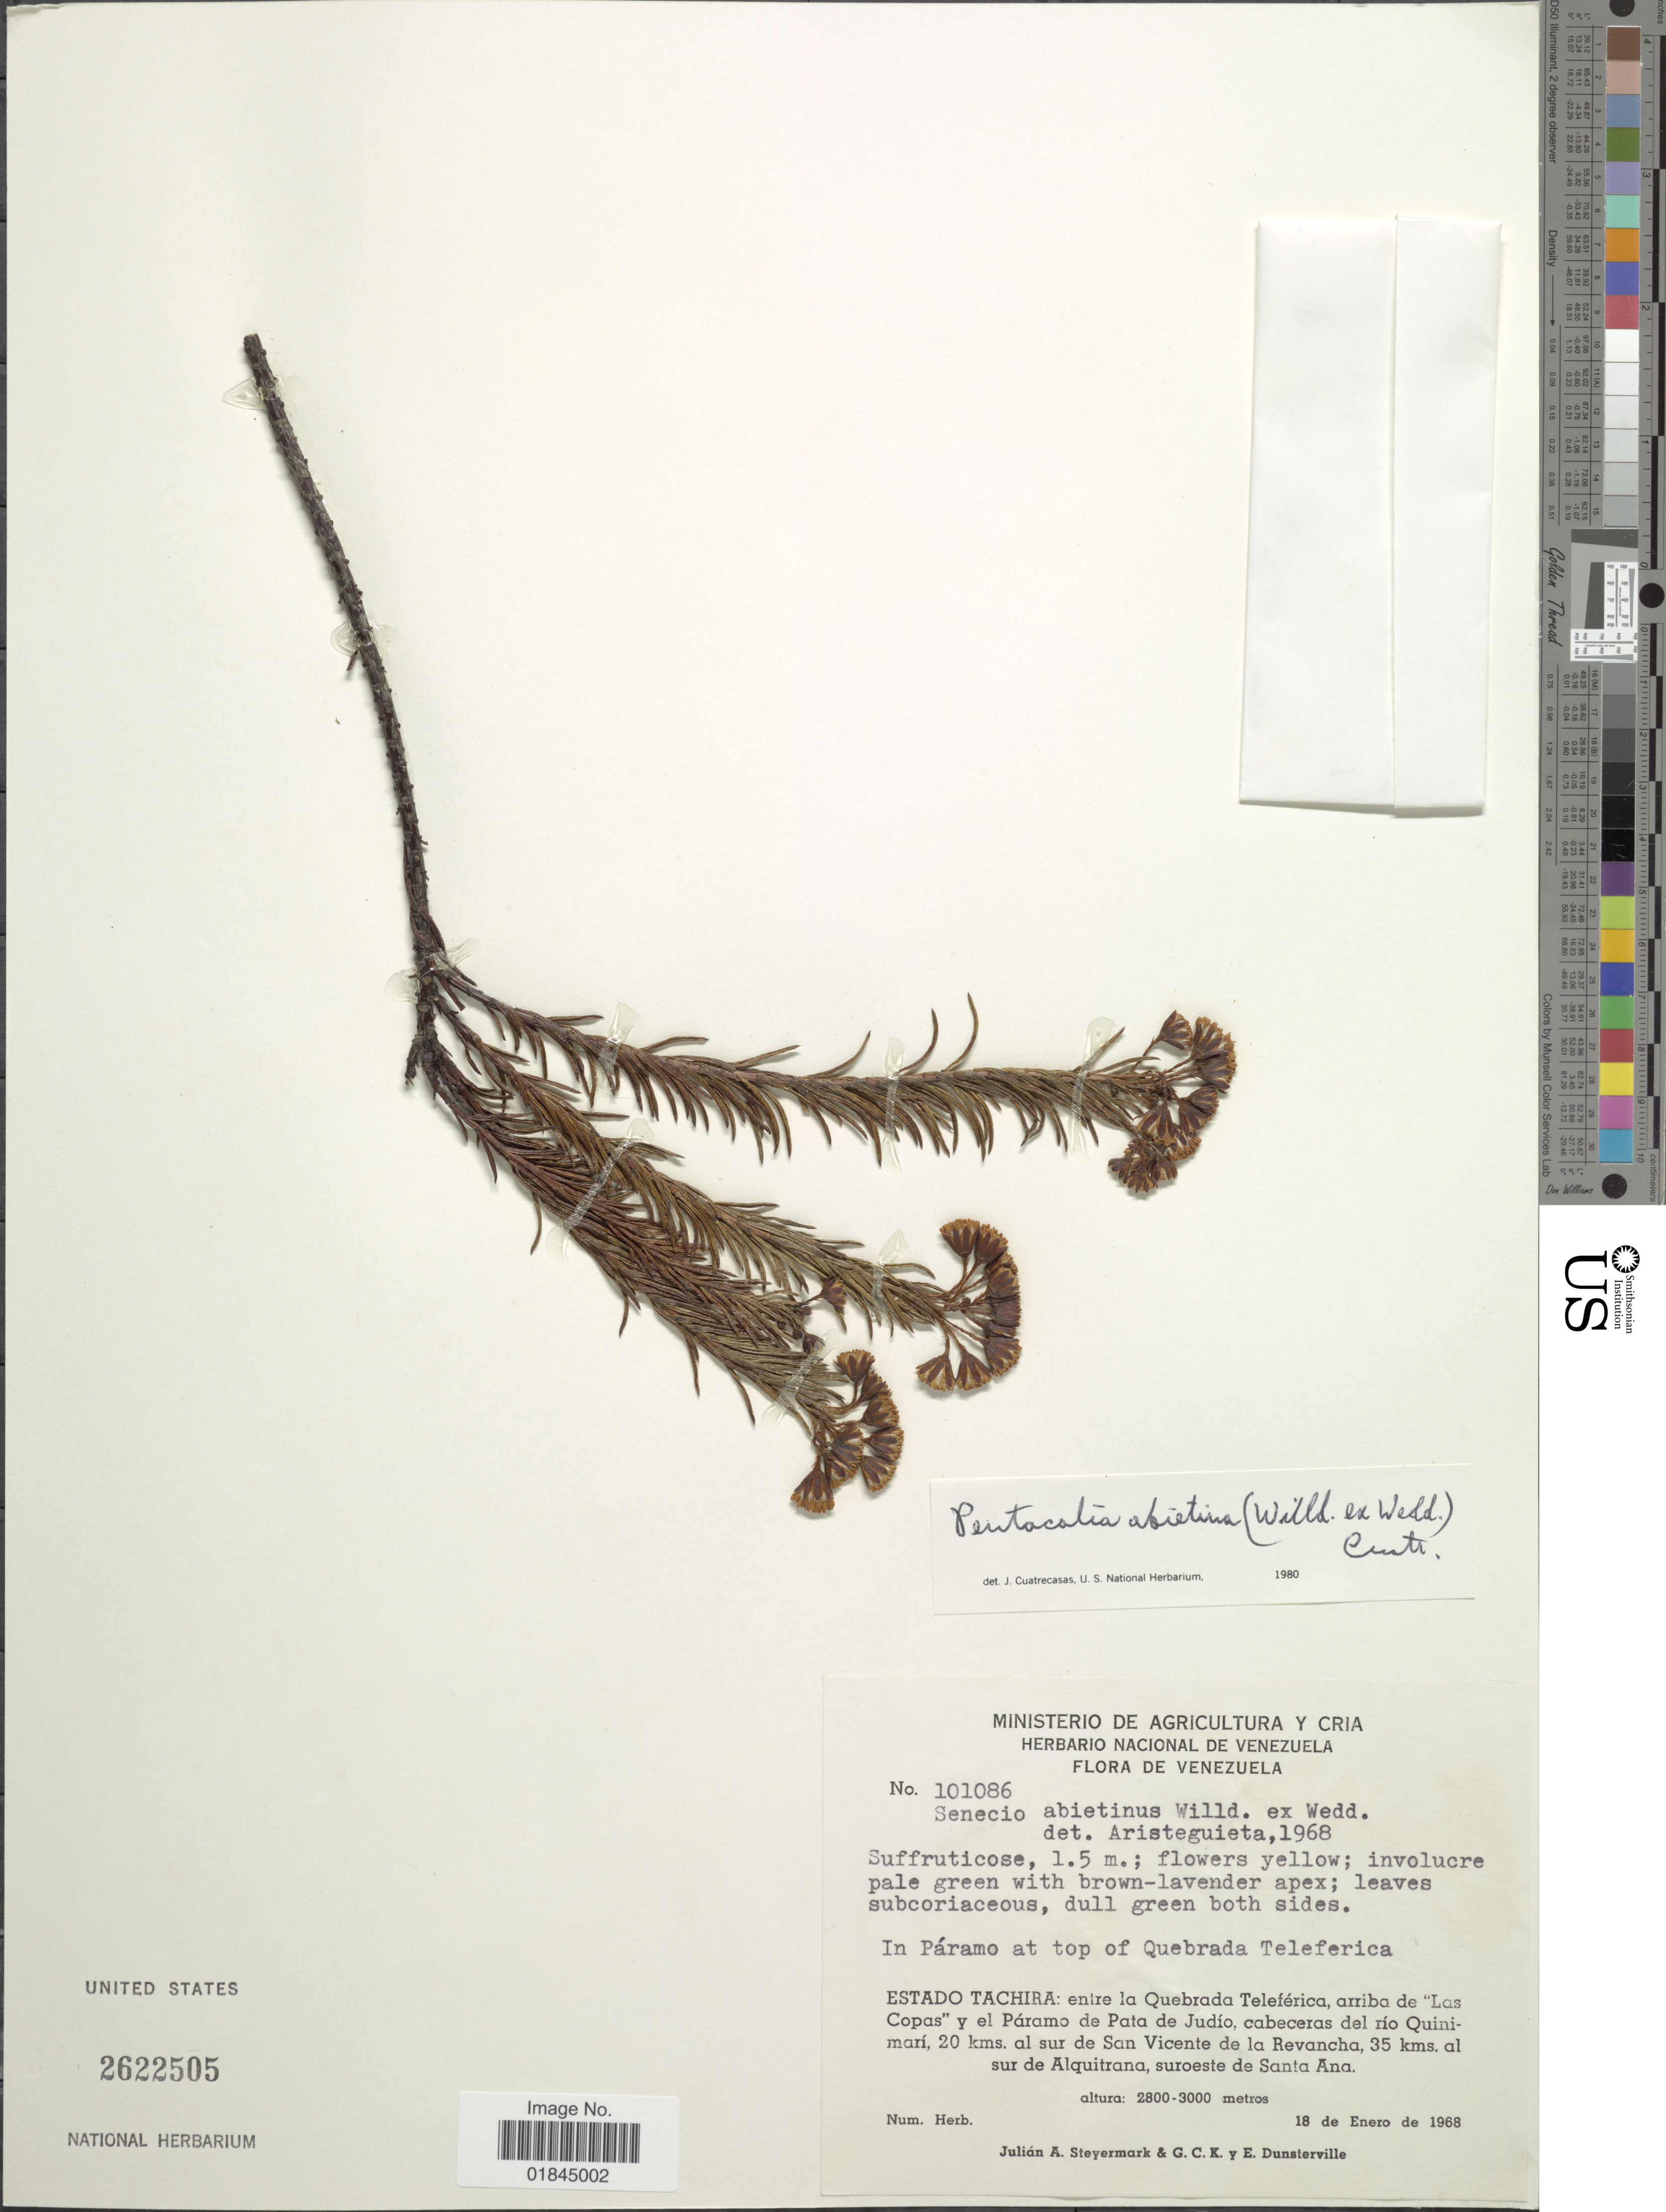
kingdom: Plantae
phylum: Tracheophyta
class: Magnoliopsida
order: Asterales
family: Asteraceae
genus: Pentacalia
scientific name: Pentacalia abietina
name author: (Willd. ex Wedd.) Cuatrec.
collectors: J. Steyermark, G. C. K. Dunsterville & E. Dunsterville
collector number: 101086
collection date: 1968-01-18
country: Venezuela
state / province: Tachira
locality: Entre la Quebrada Teleferica, arriba de "Las Copas"y El Paramo de Pata de Judio, cabaceras del rio Quininmari, 20 kms al sur de San Vicente de la Revancha, 35 kms. al sur de Alquitrana, suroeste de Santa Ana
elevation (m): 2800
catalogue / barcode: US 2622505